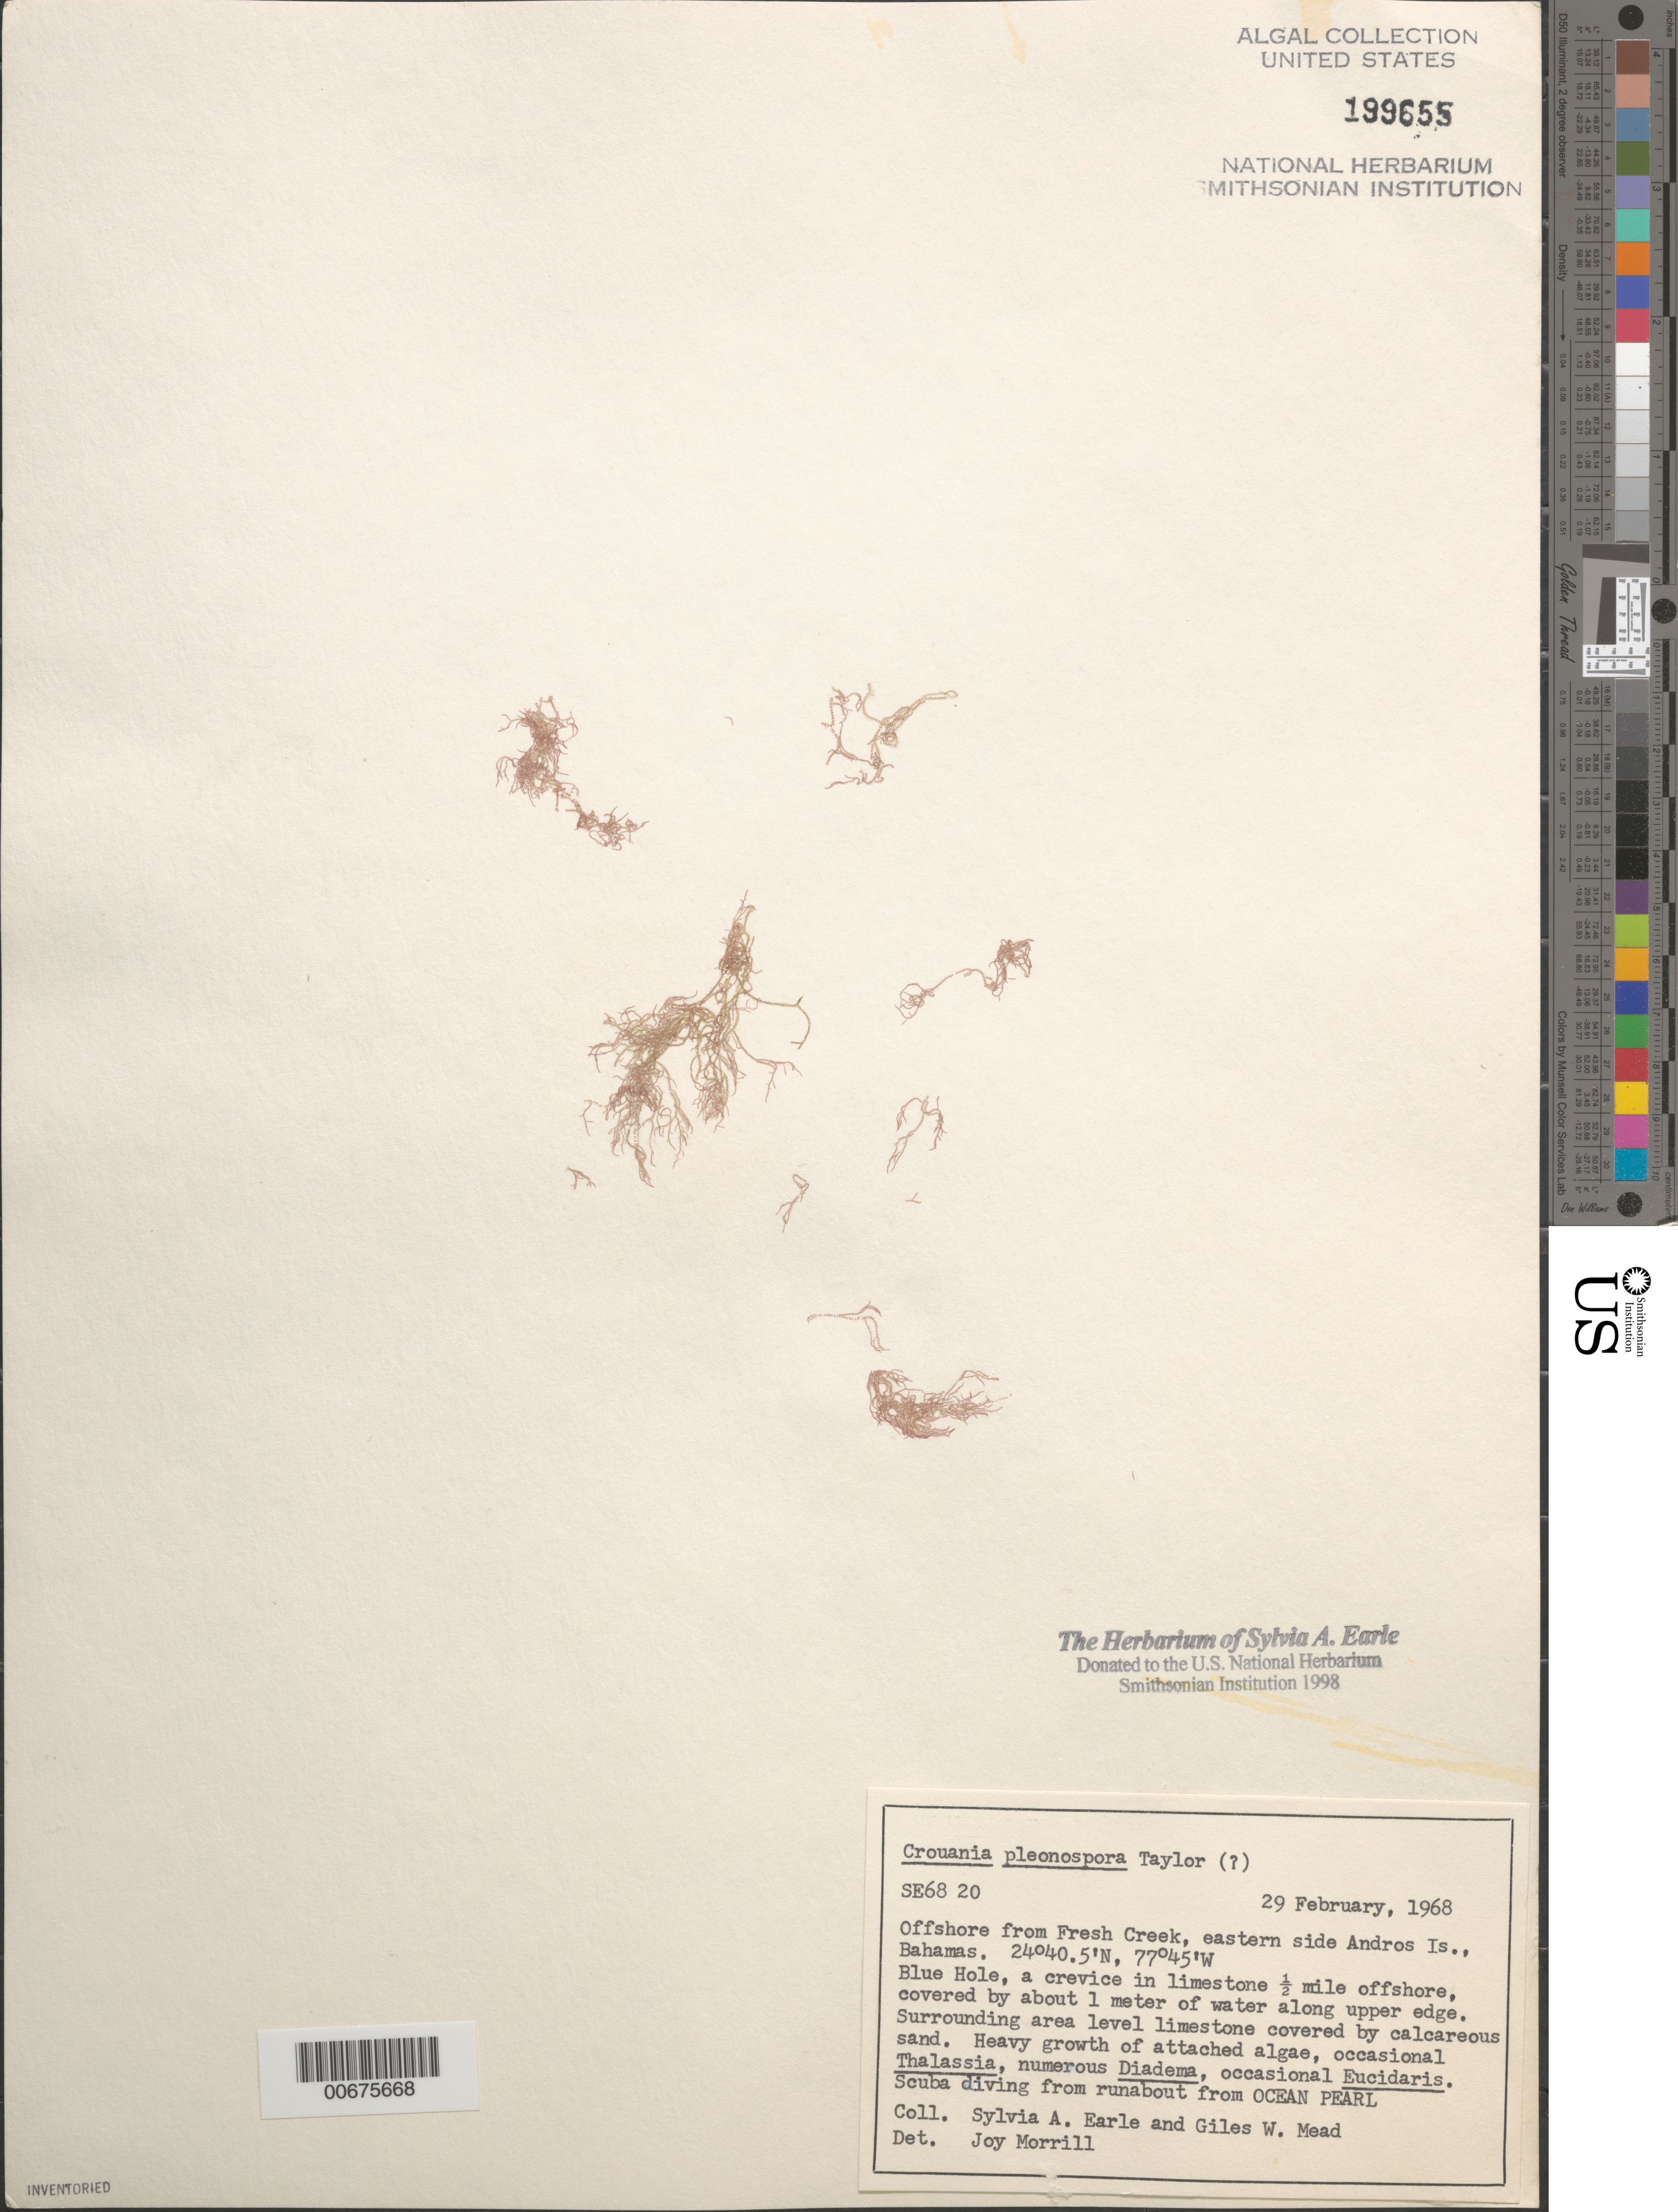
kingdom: Plantae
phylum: Rhodophyta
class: Florideophyceae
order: Ceramiales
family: Callithamniaceae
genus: Crouania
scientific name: Crouania pleonospora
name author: W.R. Taylor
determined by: Morrill, J.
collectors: S. A. Earle & G. W. Mead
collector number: SE 6820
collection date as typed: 29 Feb 1968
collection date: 1968-02-29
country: Bahamas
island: Andros Island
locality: Blue Hole, off Fresh Creek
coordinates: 24 40.5' N, 77 45' W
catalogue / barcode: US 199655